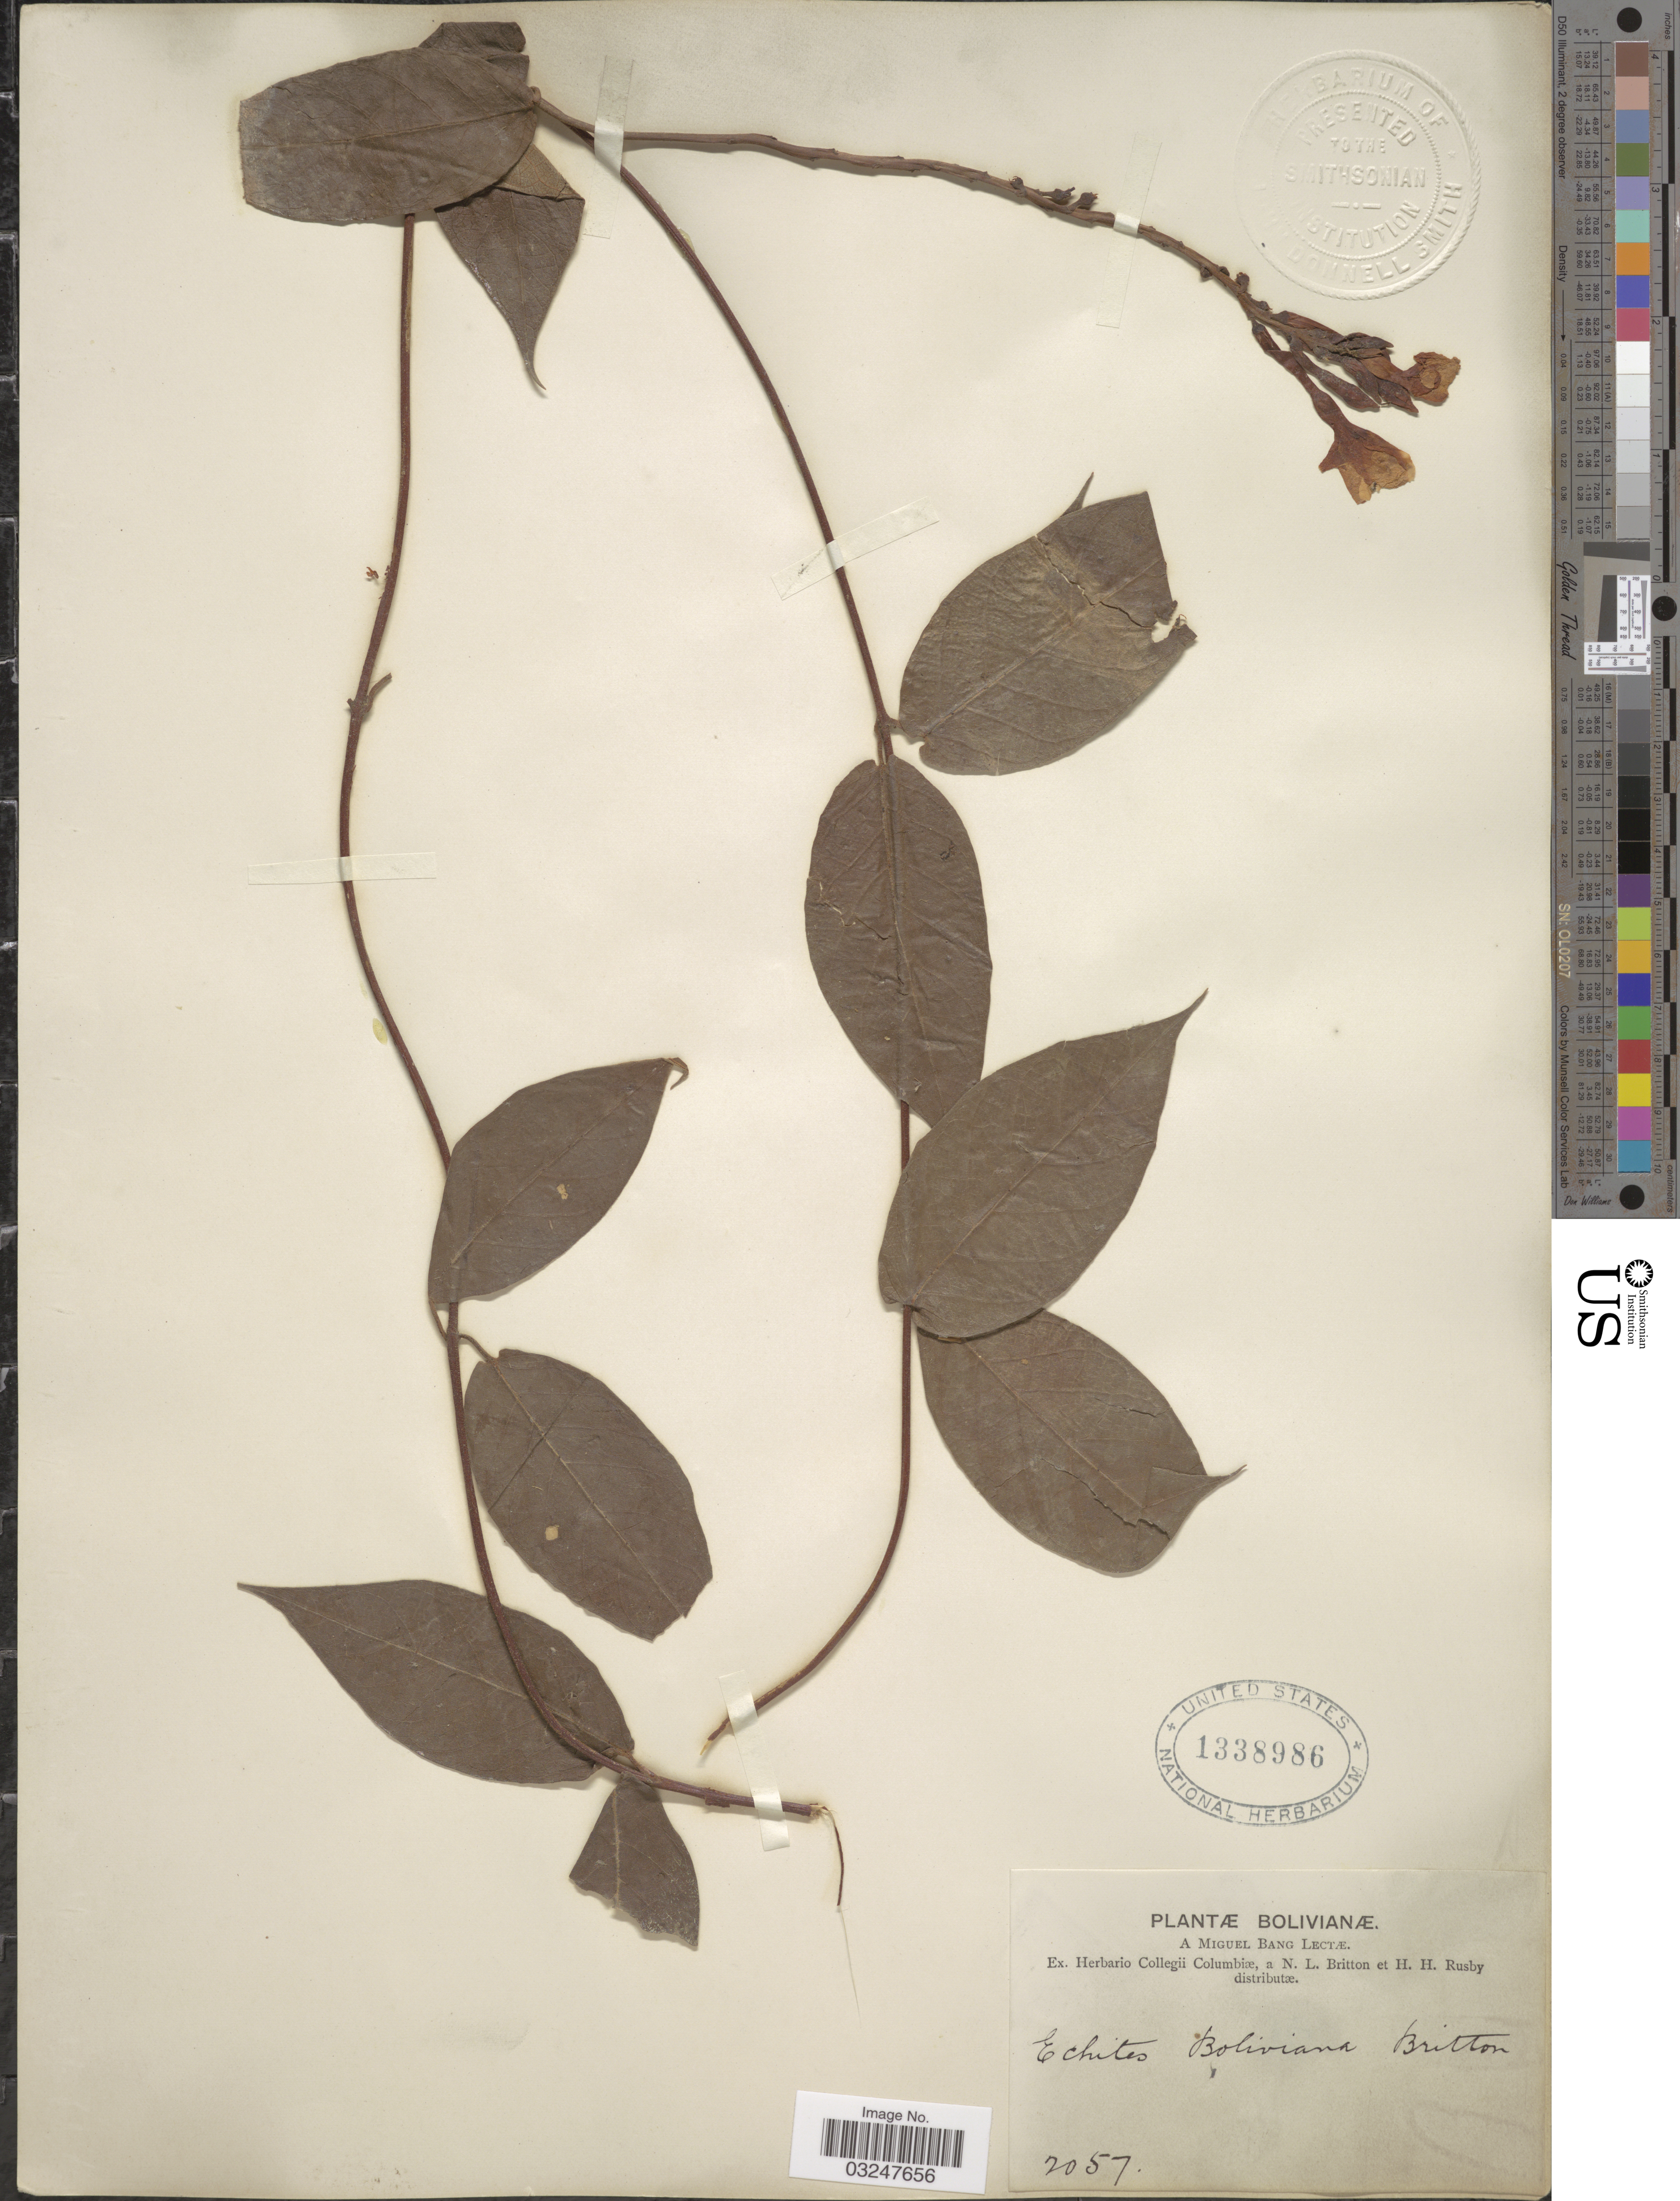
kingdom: Plantae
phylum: Tracheophyta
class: Magnoliopsida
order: Gentianales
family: Apocynaceae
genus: Mandevilla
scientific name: Mandevilla boliviensis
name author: (Hook. f.) Woodson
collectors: M. Bang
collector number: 2057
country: Bolivia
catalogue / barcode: US 1338986